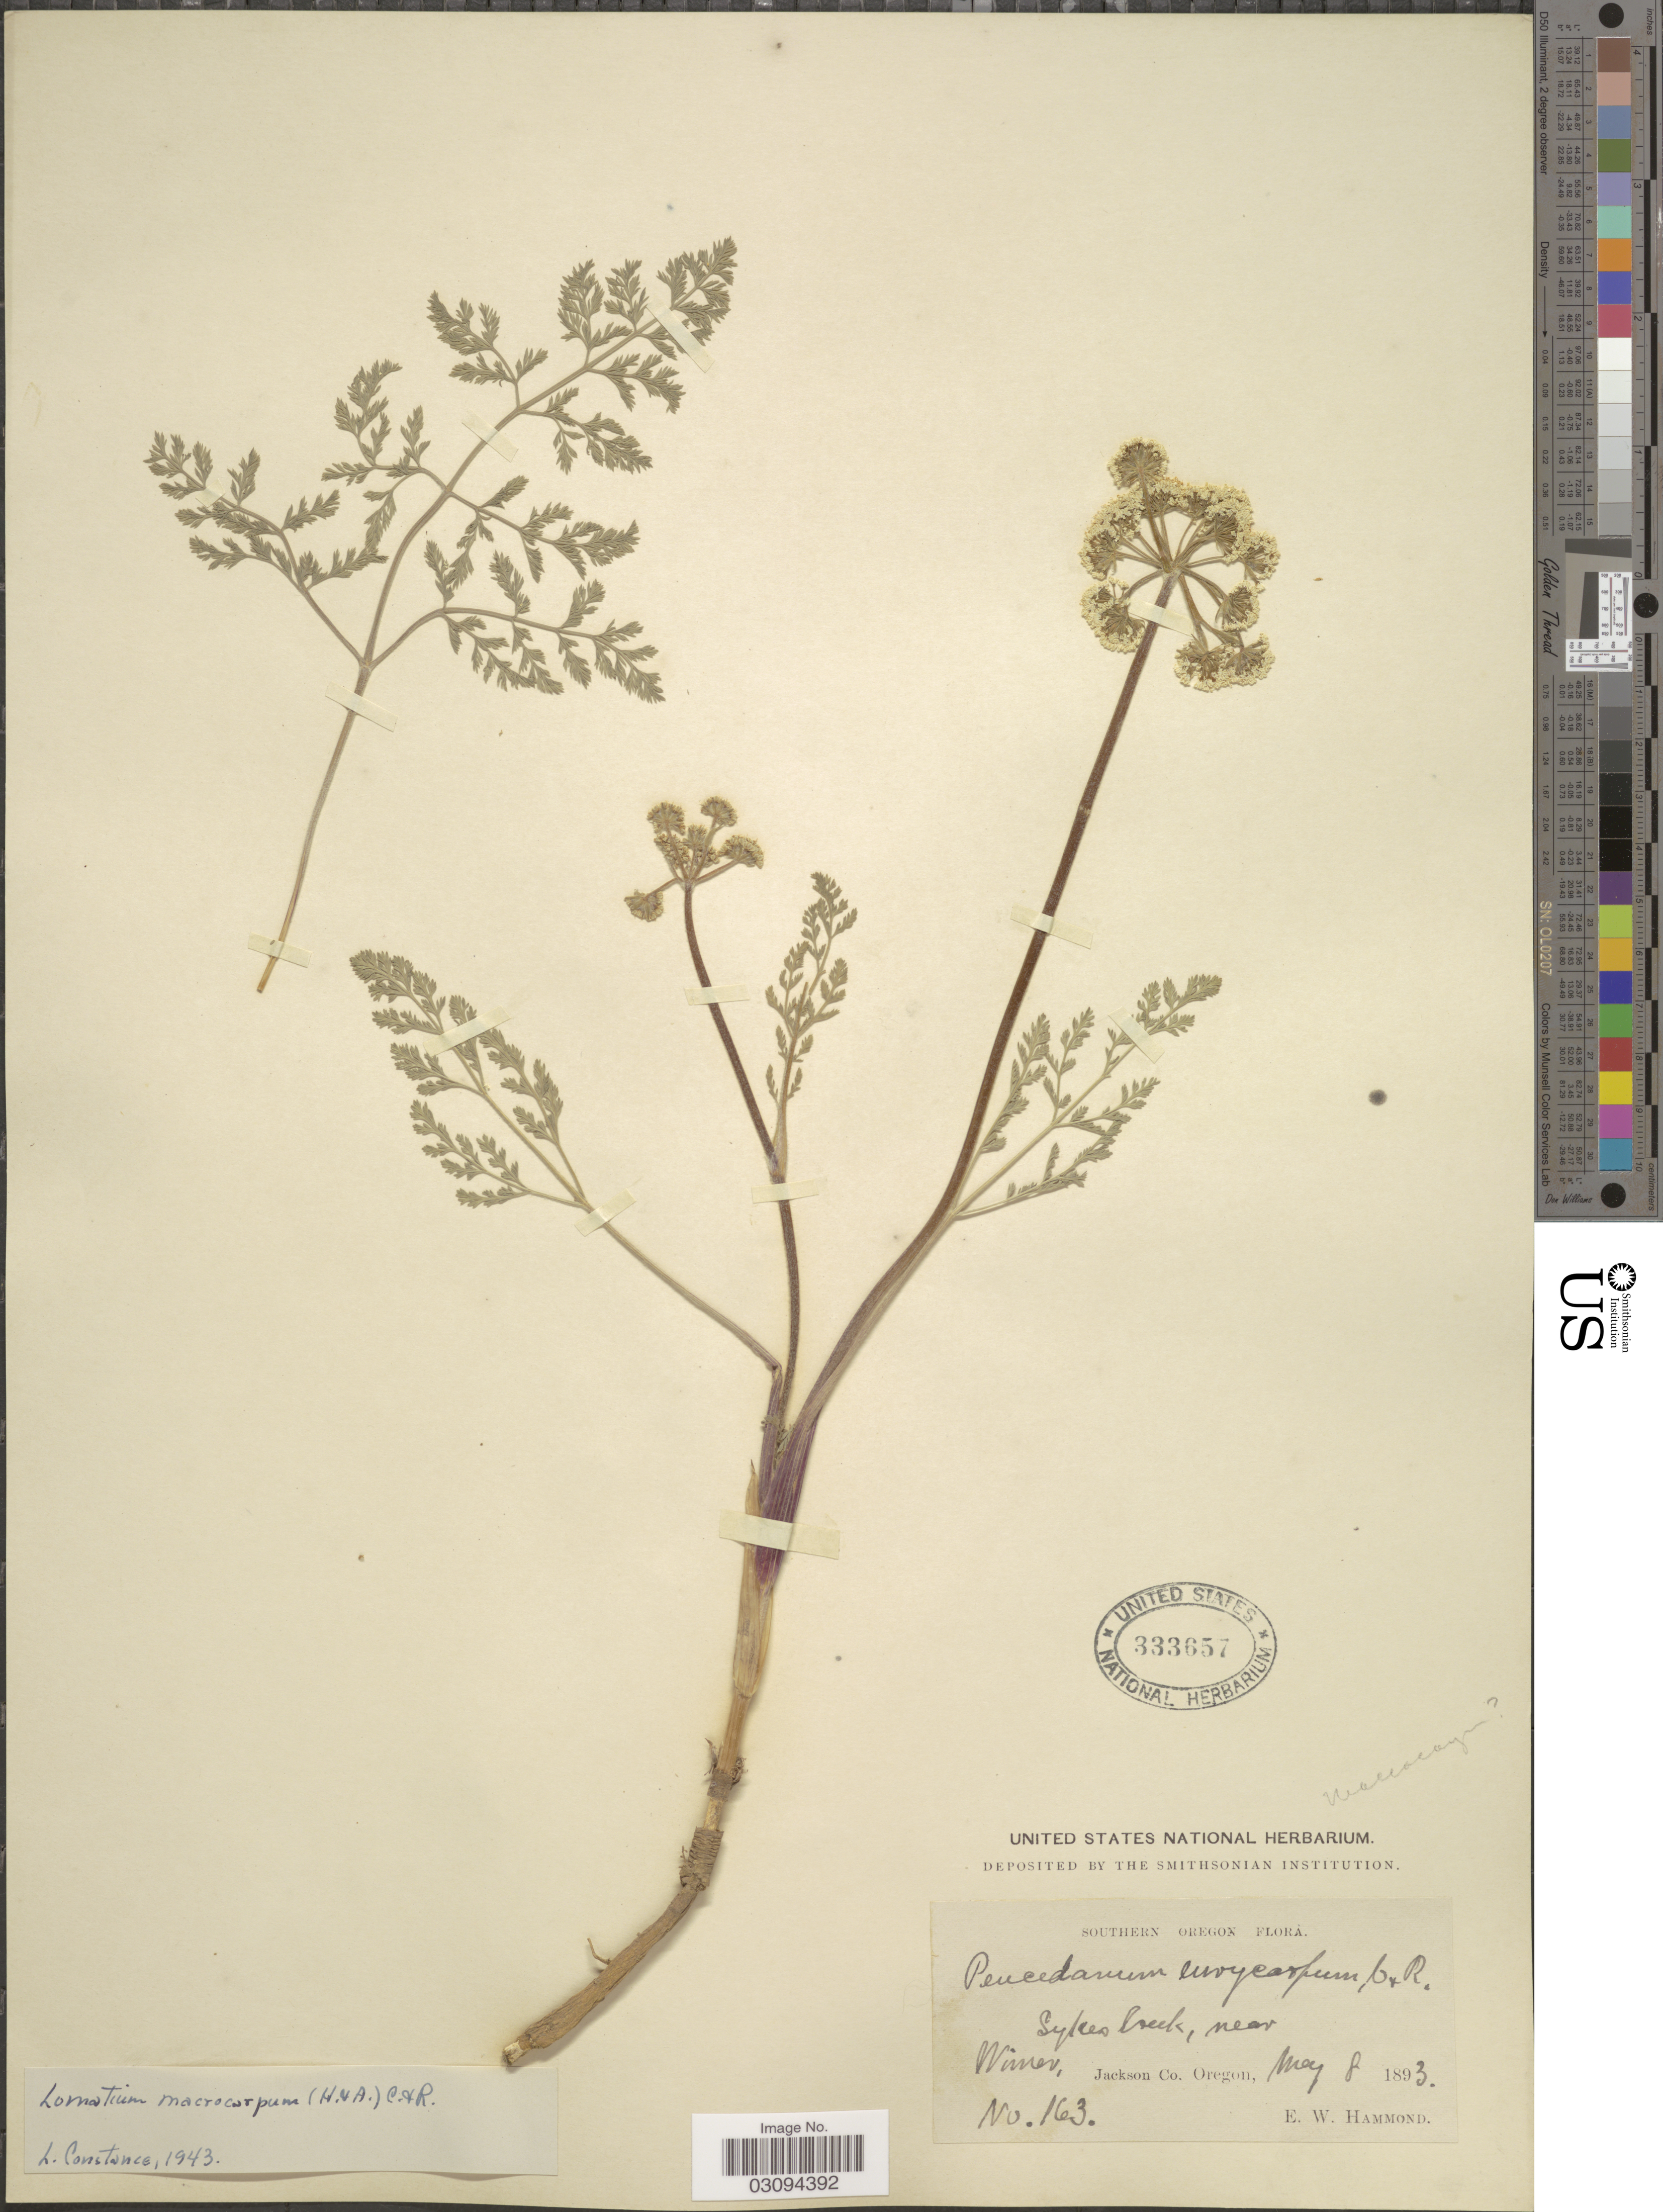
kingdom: Plantae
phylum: Tracheophyta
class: Magnoliopsida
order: Apiales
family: Apiaceae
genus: Lomatium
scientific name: Lomatium macrocarpum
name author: (Hook. et al.) J.M. Coult. & Rose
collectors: E. Hammond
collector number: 163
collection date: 1893-05-08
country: United States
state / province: Oregon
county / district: Jackson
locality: Southern Oregon. Sykes Creek, near Wimer, Jackson Co.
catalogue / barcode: US 333657